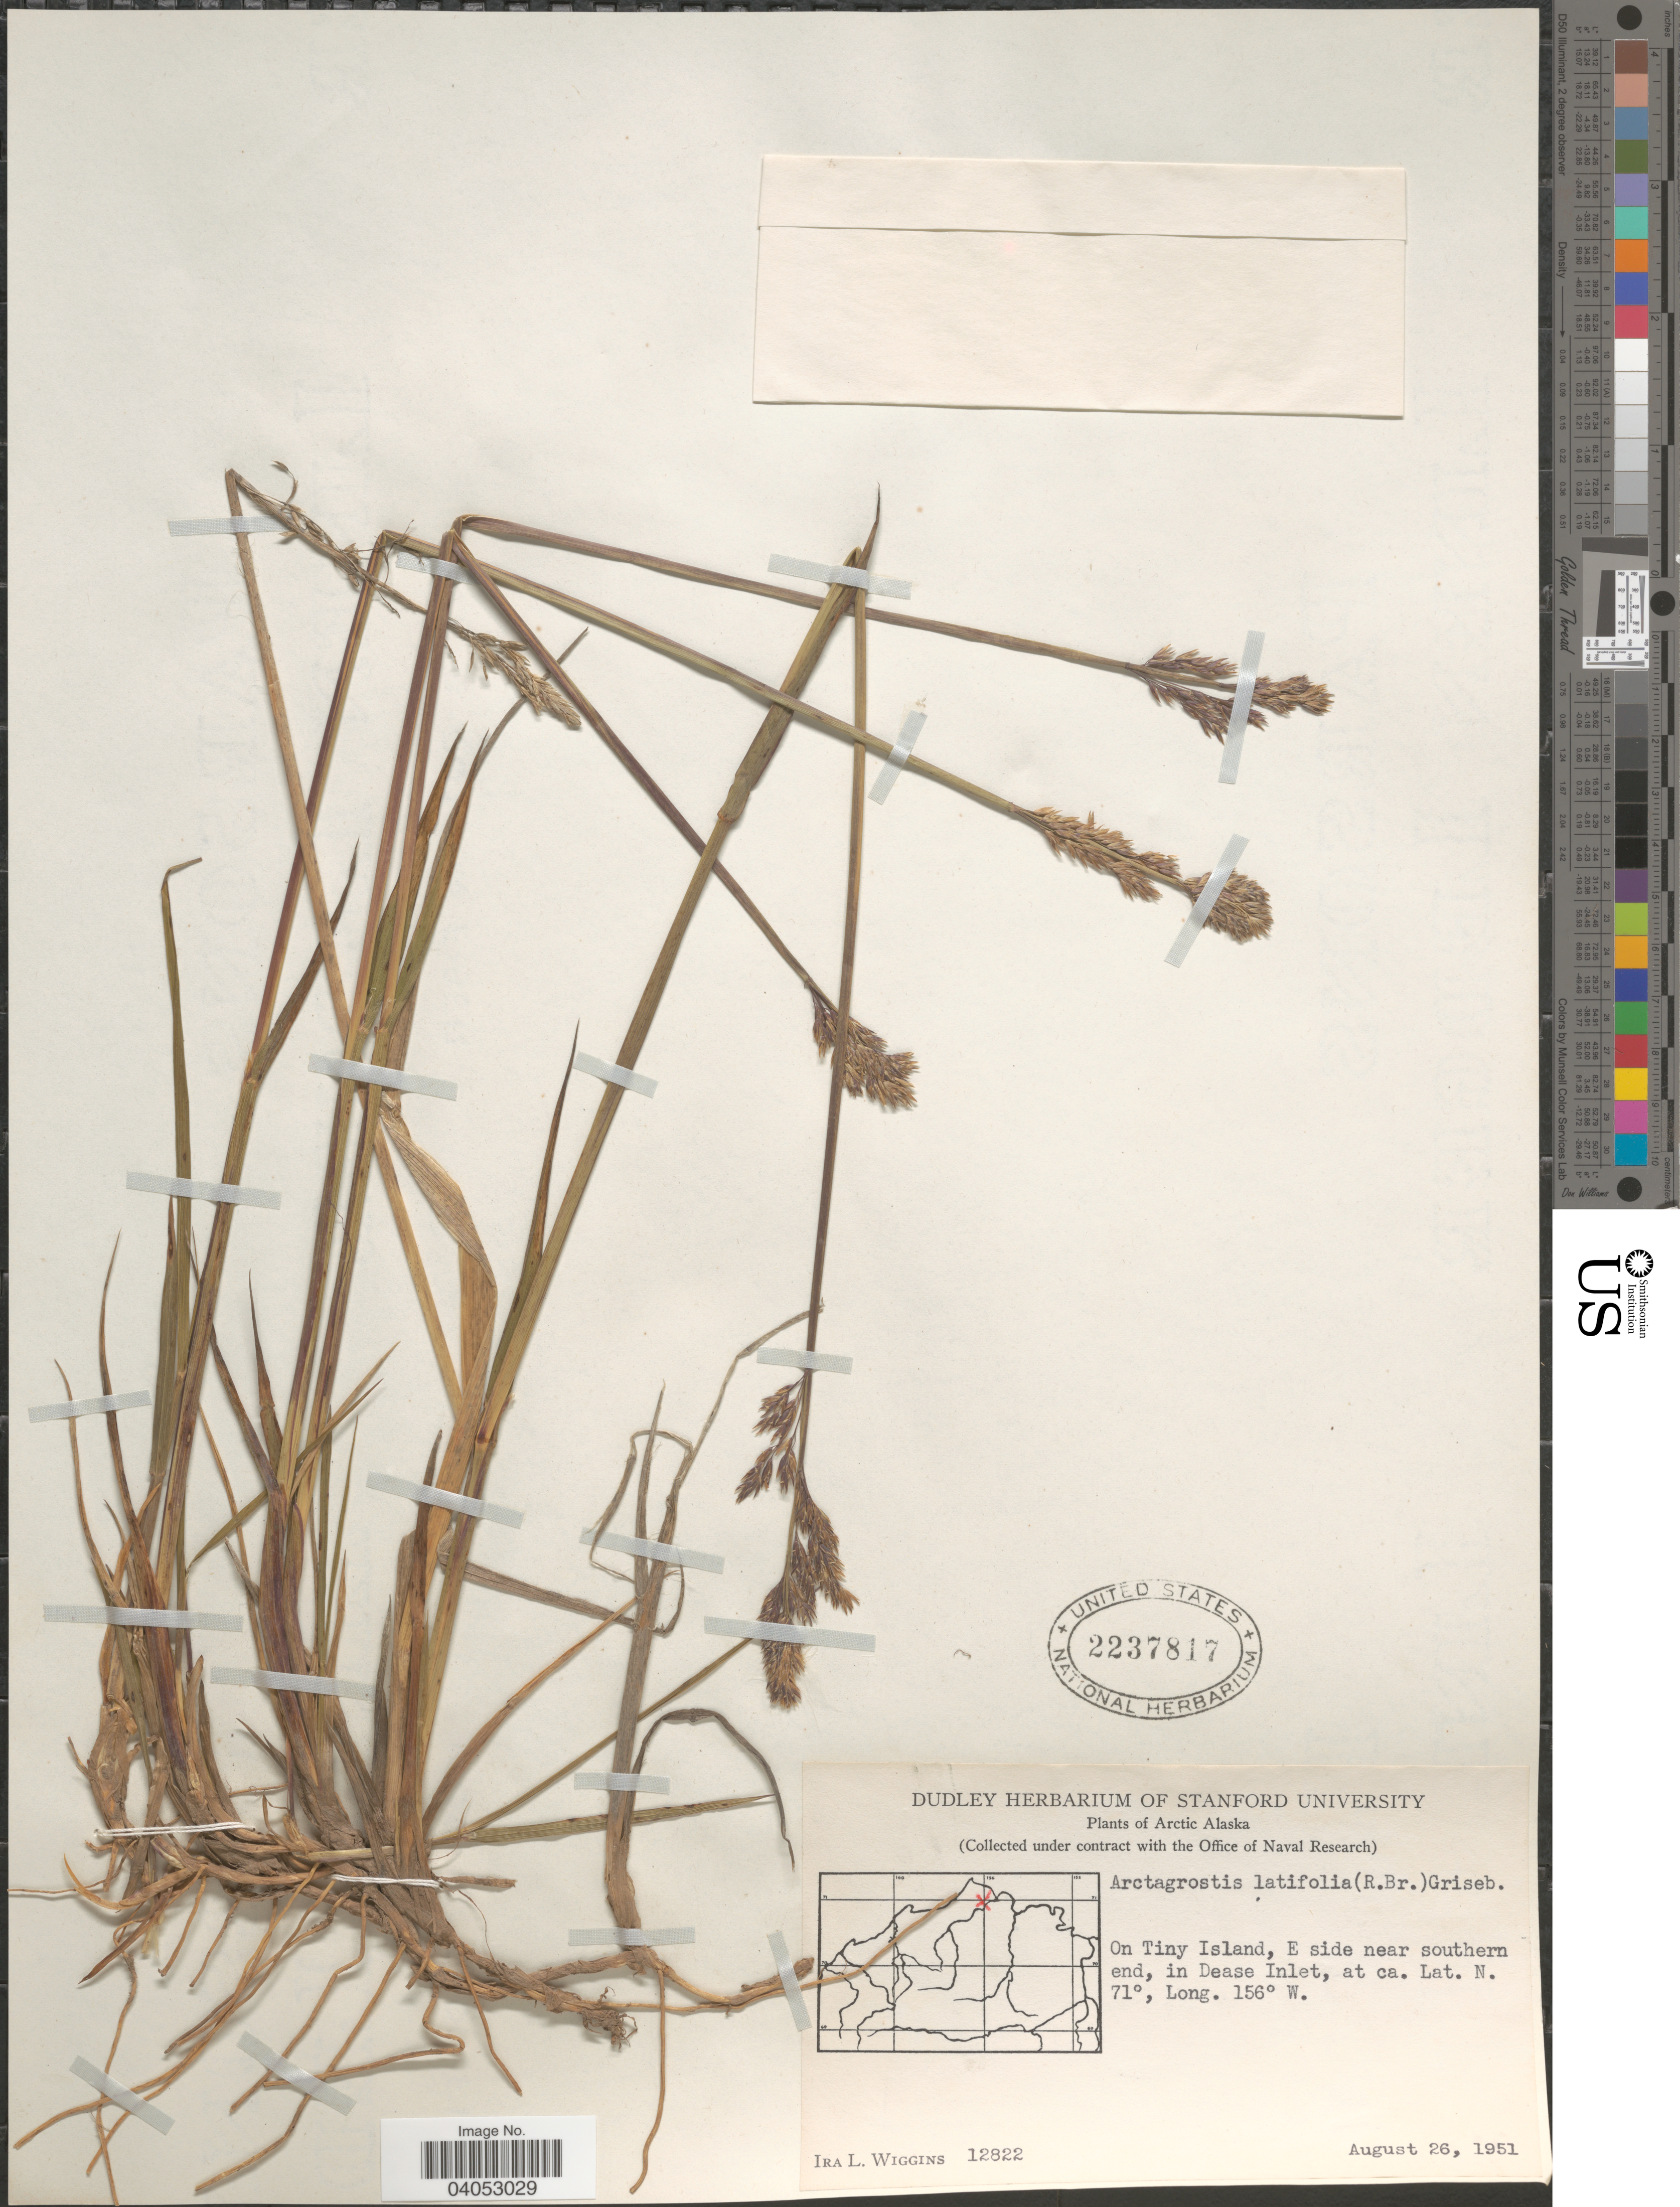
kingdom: Plantae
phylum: Tracheophyta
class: Liliopsida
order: Poales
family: Poaceae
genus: Arctagrostis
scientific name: Arctagrostis latifolia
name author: (R. Br.) Griseb.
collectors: I. L. Wiggins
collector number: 12822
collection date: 1951-08-26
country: United States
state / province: Alaska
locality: Arctic Alaska. On Tiny Island, E side near southern end, in Dease Inlet.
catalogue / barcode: US 2237817